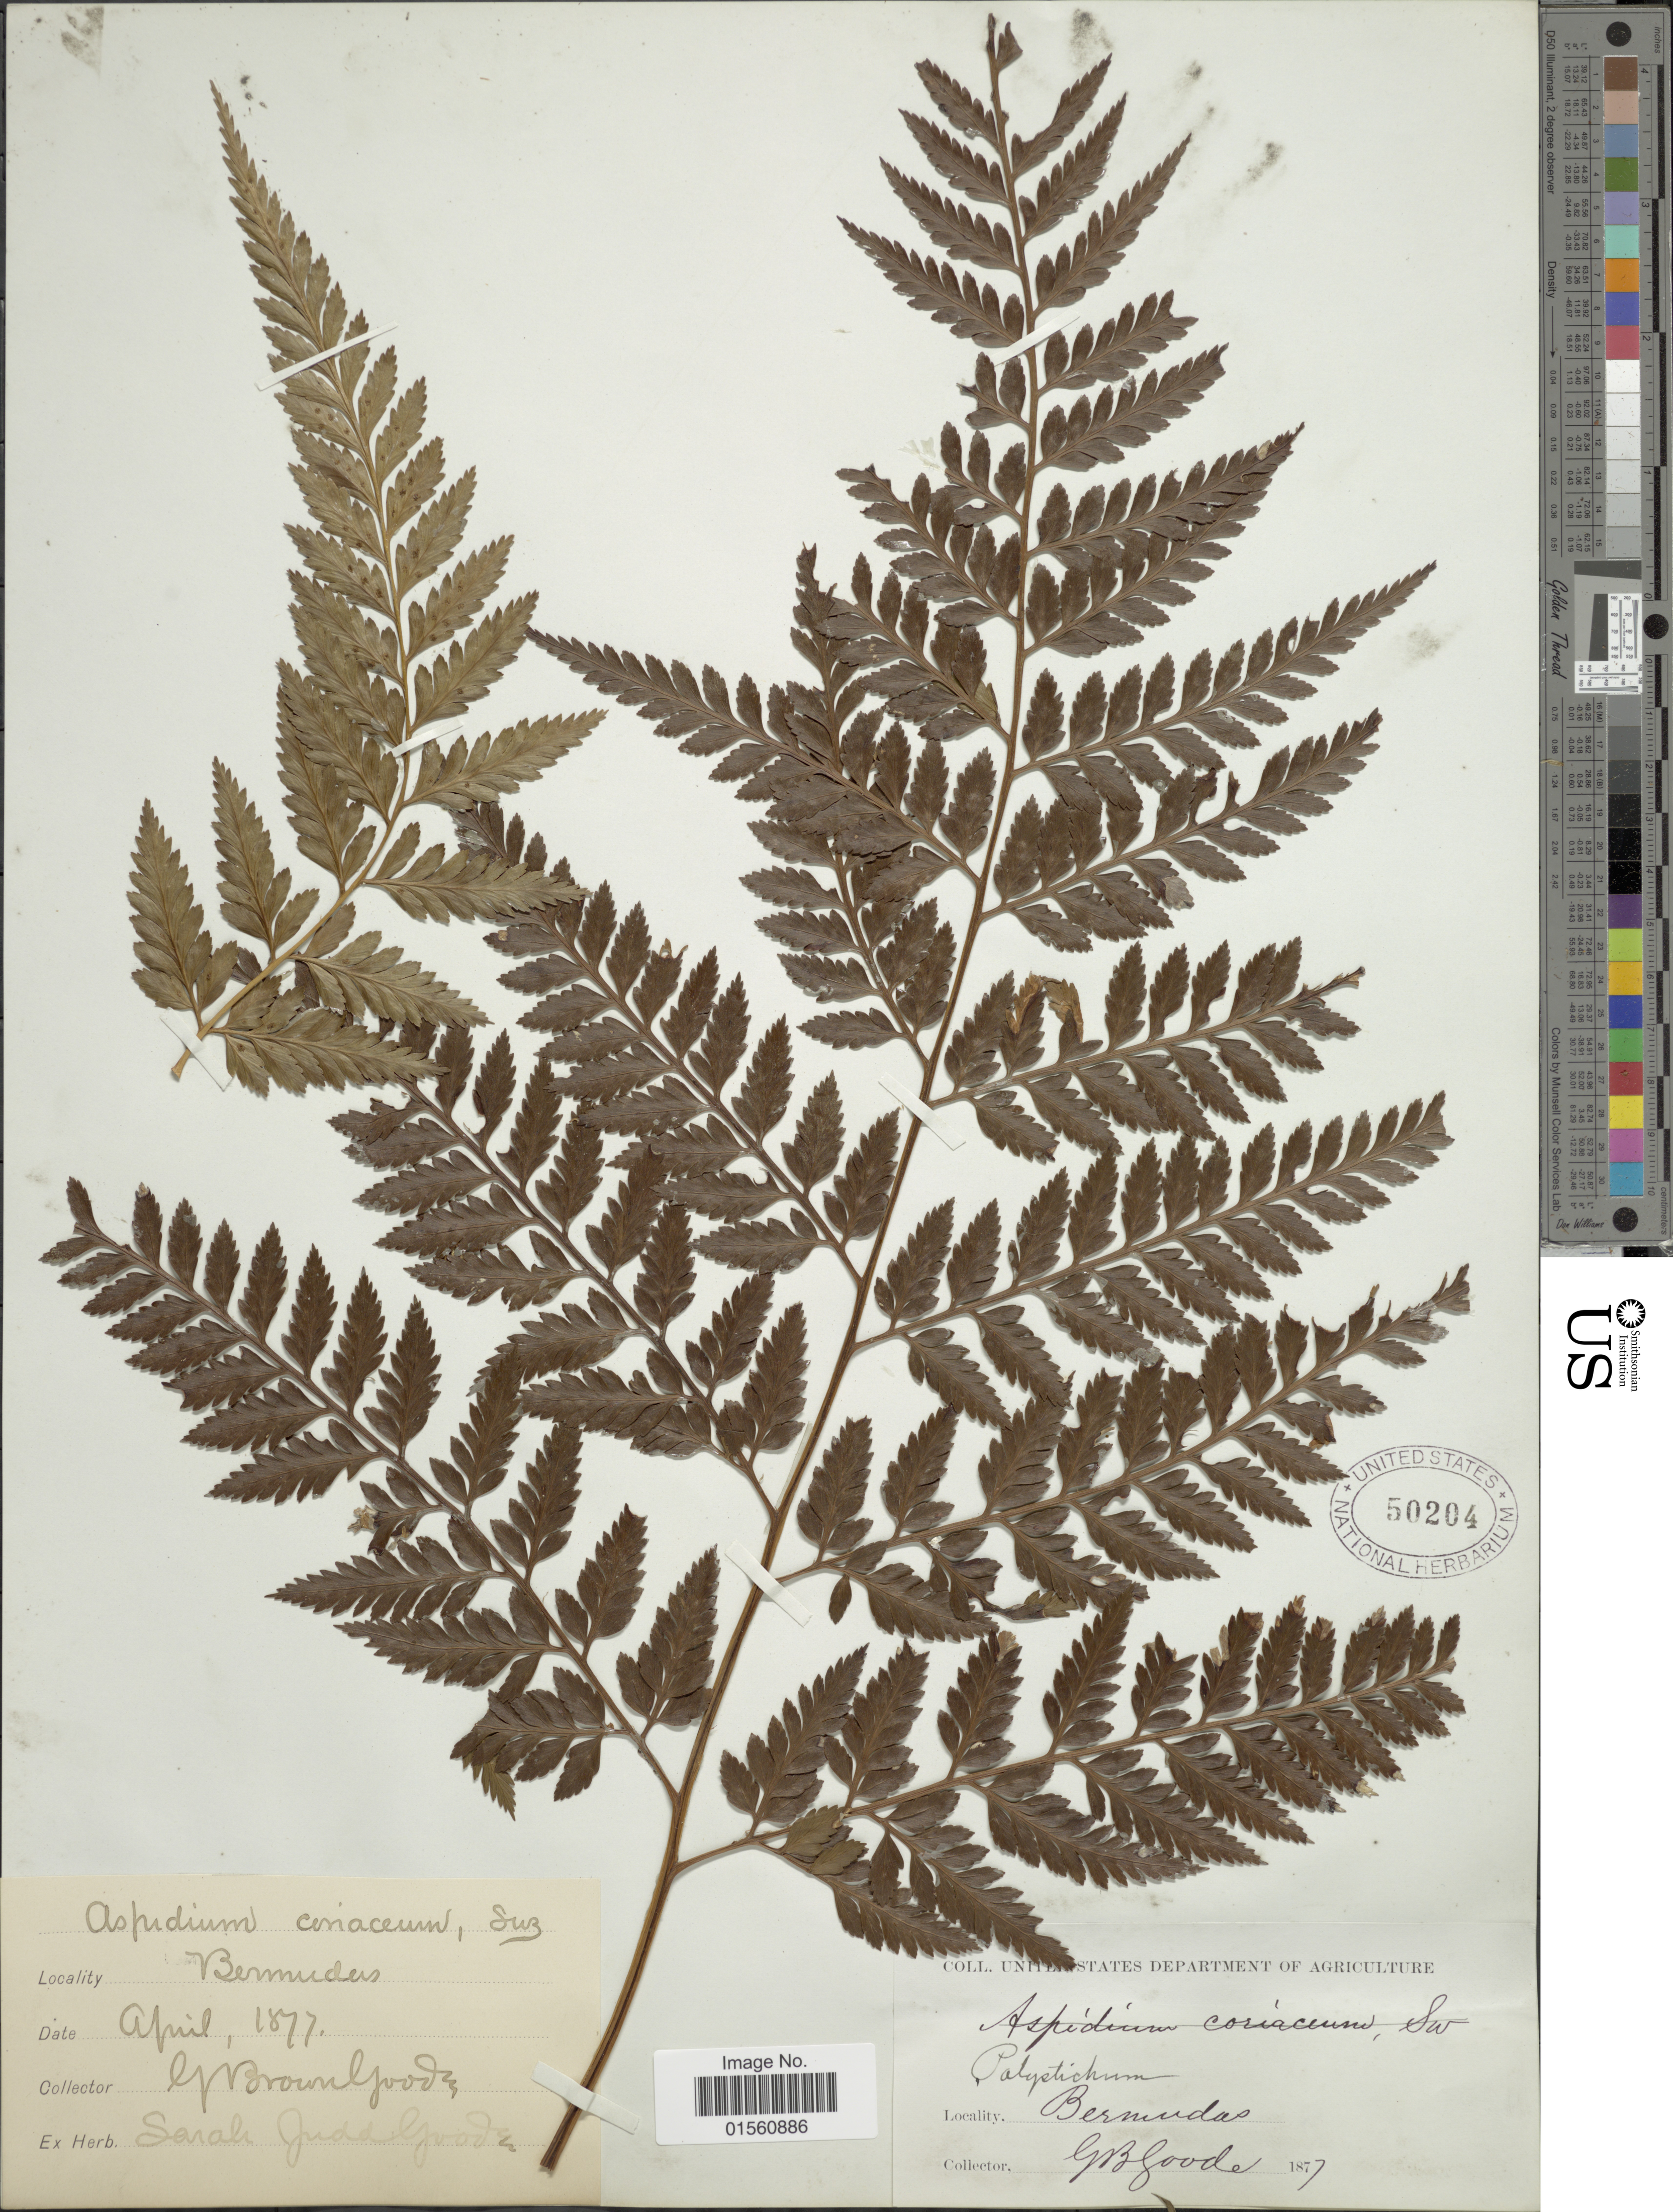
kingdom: Plantae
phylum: Tracheophyta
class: Polypodiopsida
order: Polypodiales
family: Dryopteridaceae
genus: Rumohra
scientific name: Rumohra adiantiformis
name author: (G. Forst.) Ching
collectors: G. Goode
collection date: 1877-04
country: Bermuda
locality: Bermudas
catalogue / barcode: US 50204